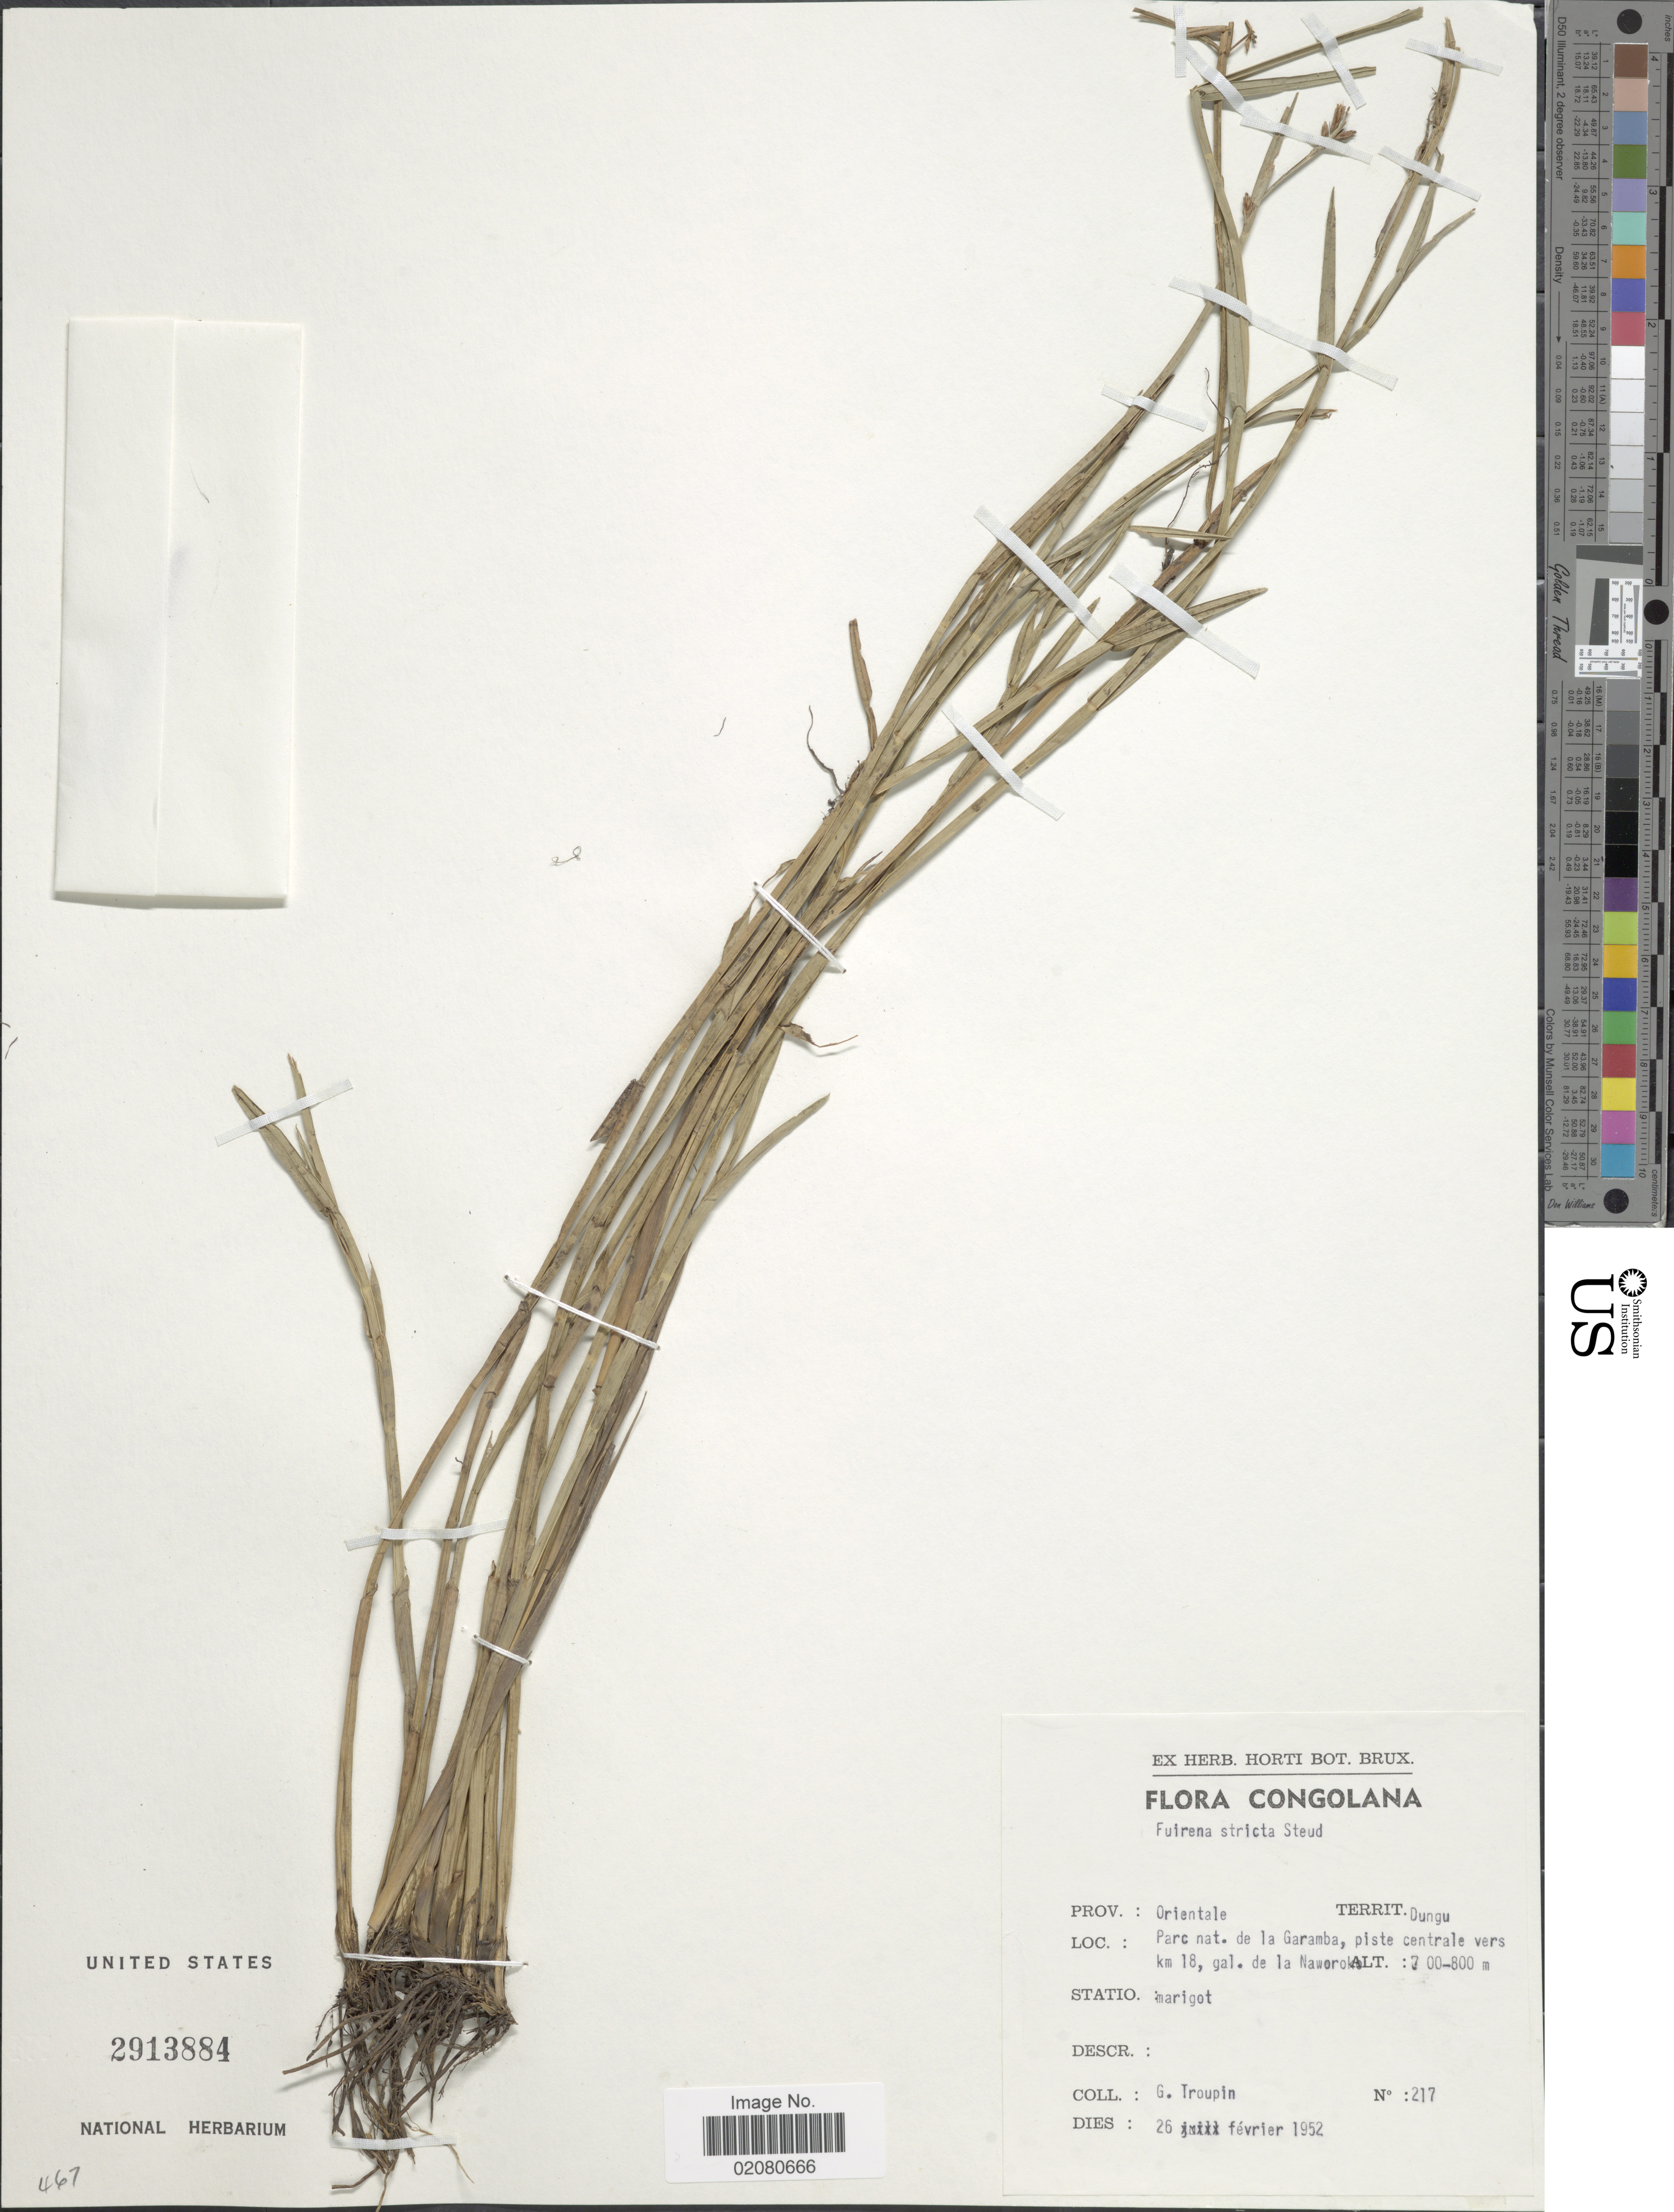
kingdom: Plantae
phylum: Tracheophyta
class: Liliopsida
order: Poales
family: Cyperaceae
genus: Fuirena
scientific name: Fuirena chlorocarpa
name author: Ridl.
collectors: G. Troupin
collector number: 217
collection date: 1952-02-26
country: Congo, Democratic Republic of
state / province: Haut-Uele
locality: Prov. Orientale, Territ. Dungu. Parc nat. de la Garamba, piste centrale vers km 18, gal. de la Naworoko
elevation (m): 700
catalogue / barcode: US 2913884